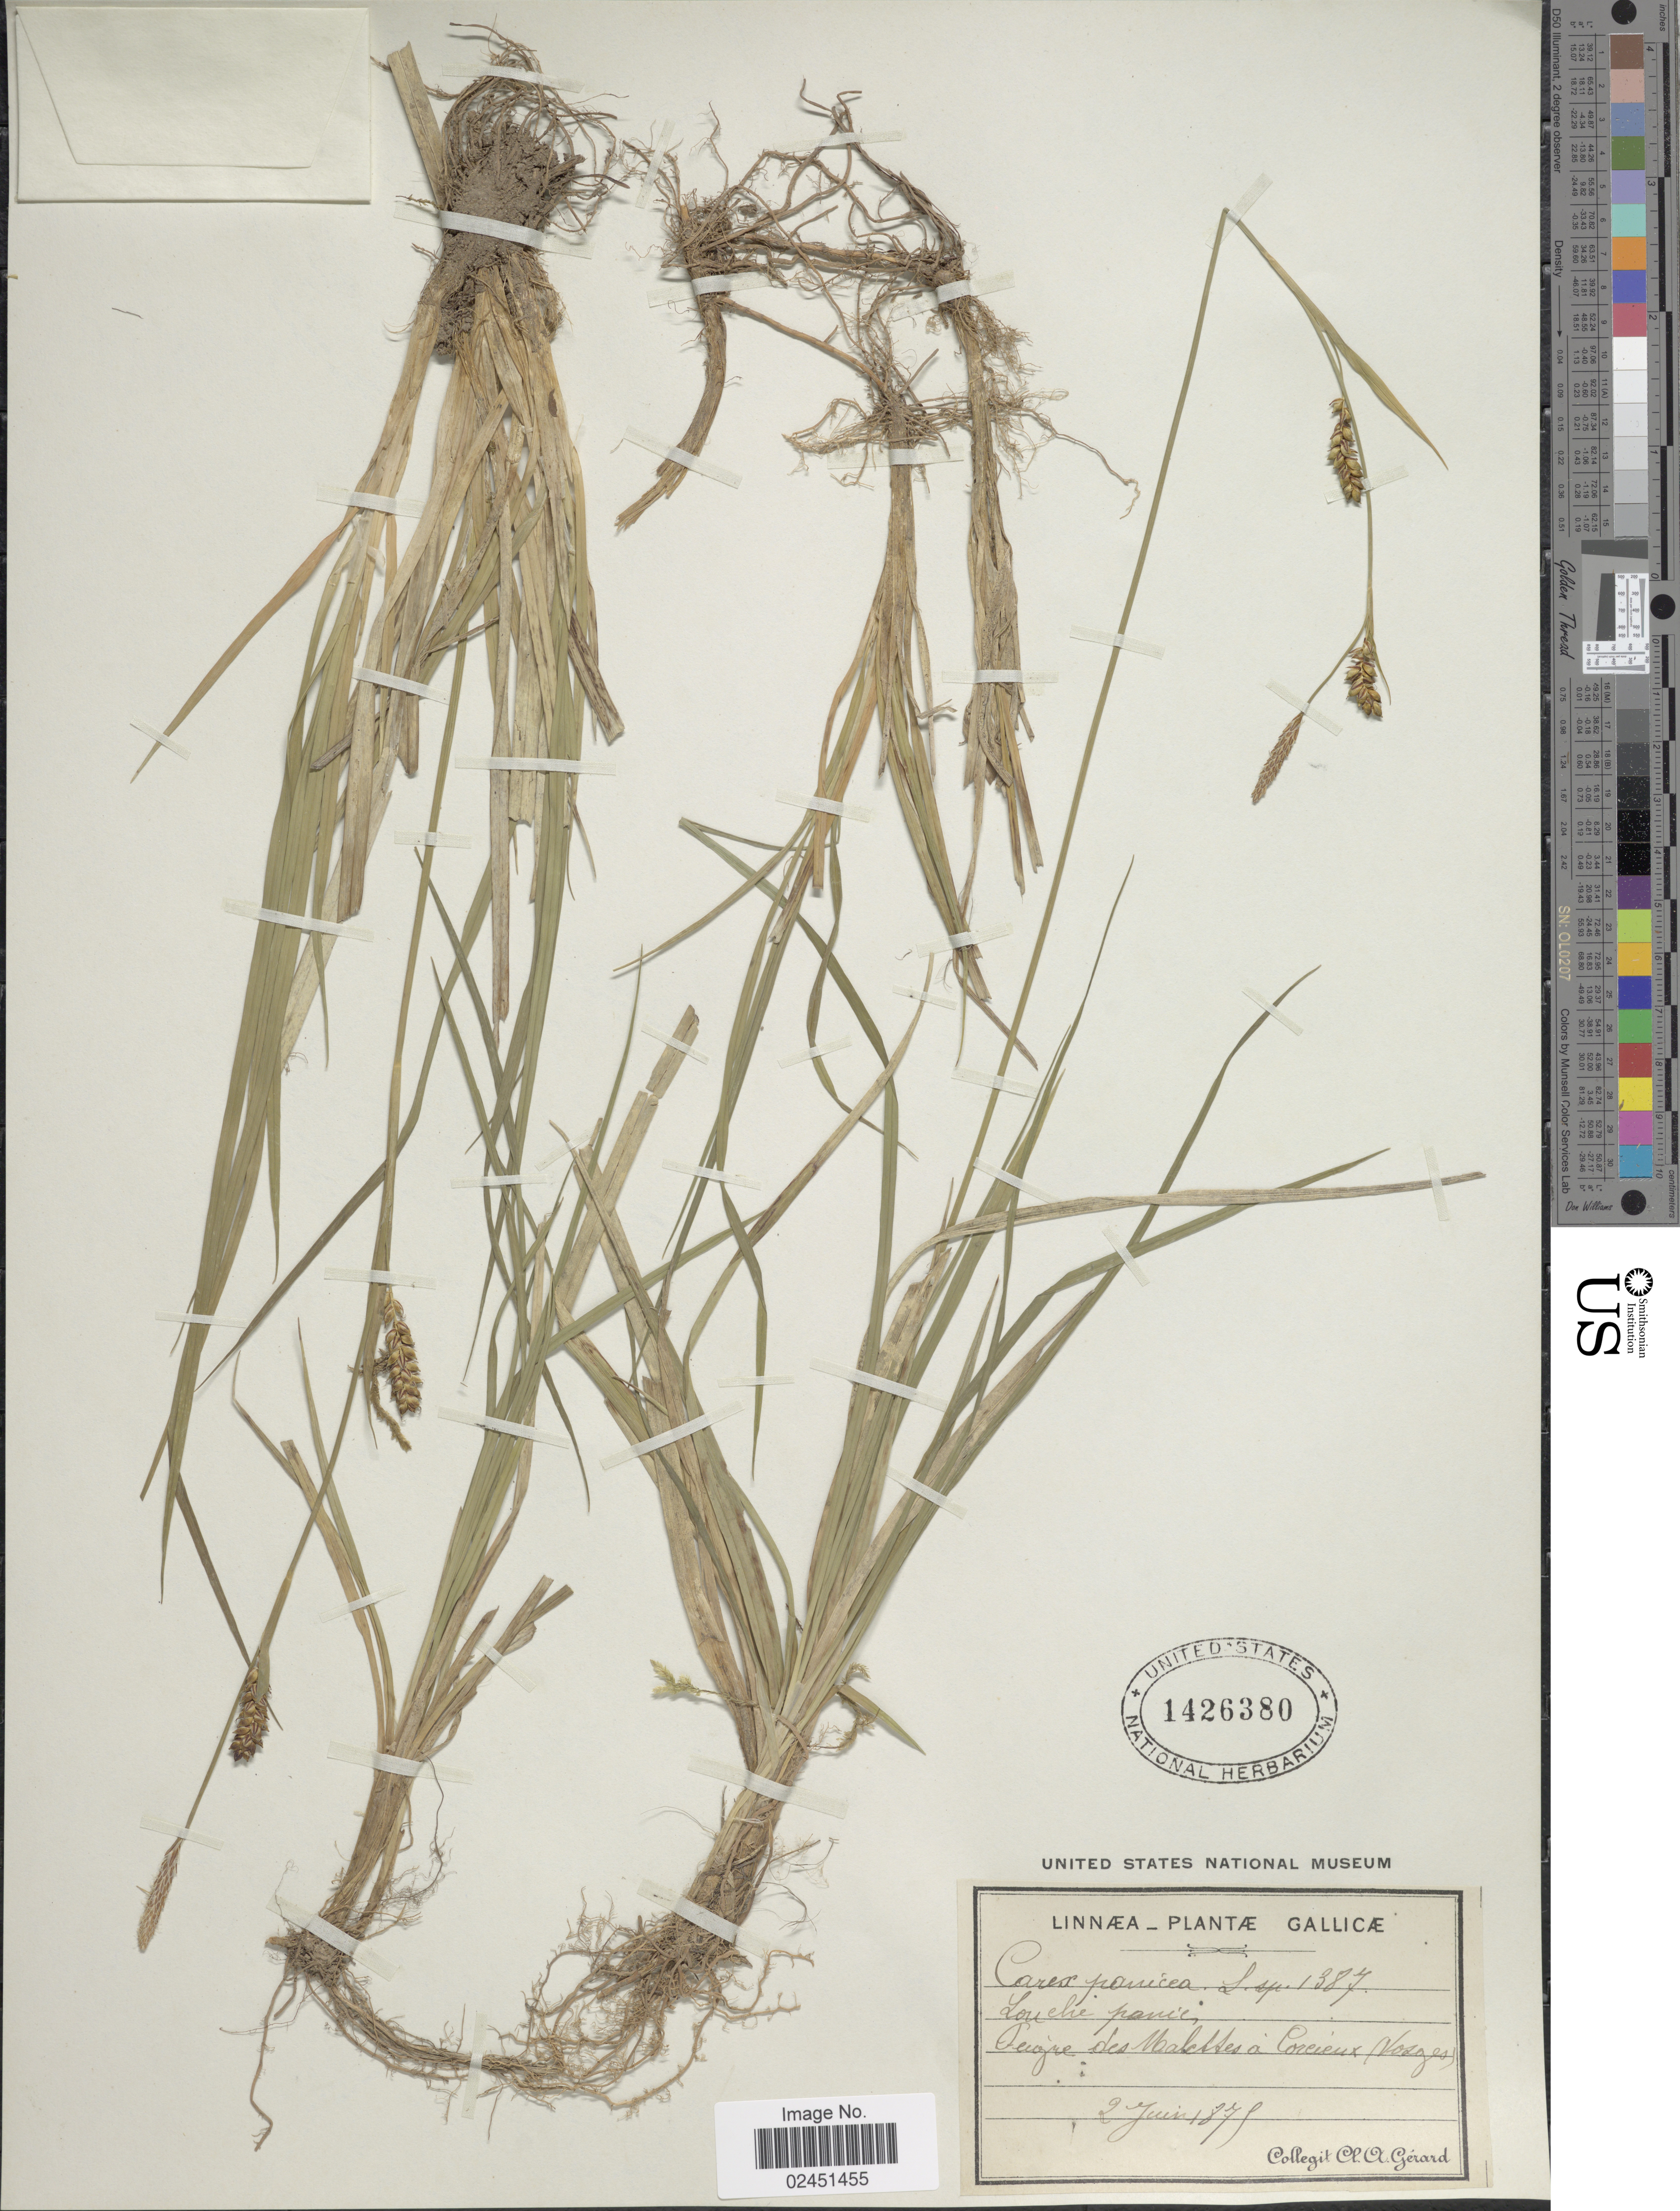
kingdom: Plantae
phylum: Tracheophyta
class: Liliopsida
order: Poales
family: Cyperaceae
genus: Carex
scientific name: Carex panicea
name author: L.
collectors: C. Gerard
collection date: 1879-06-02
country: France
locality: Linneae, Gallicae, Louelie prarie, Peugre des Malettesa a Coreieux (Vozges) [interpreted]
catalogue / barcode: US 1426380